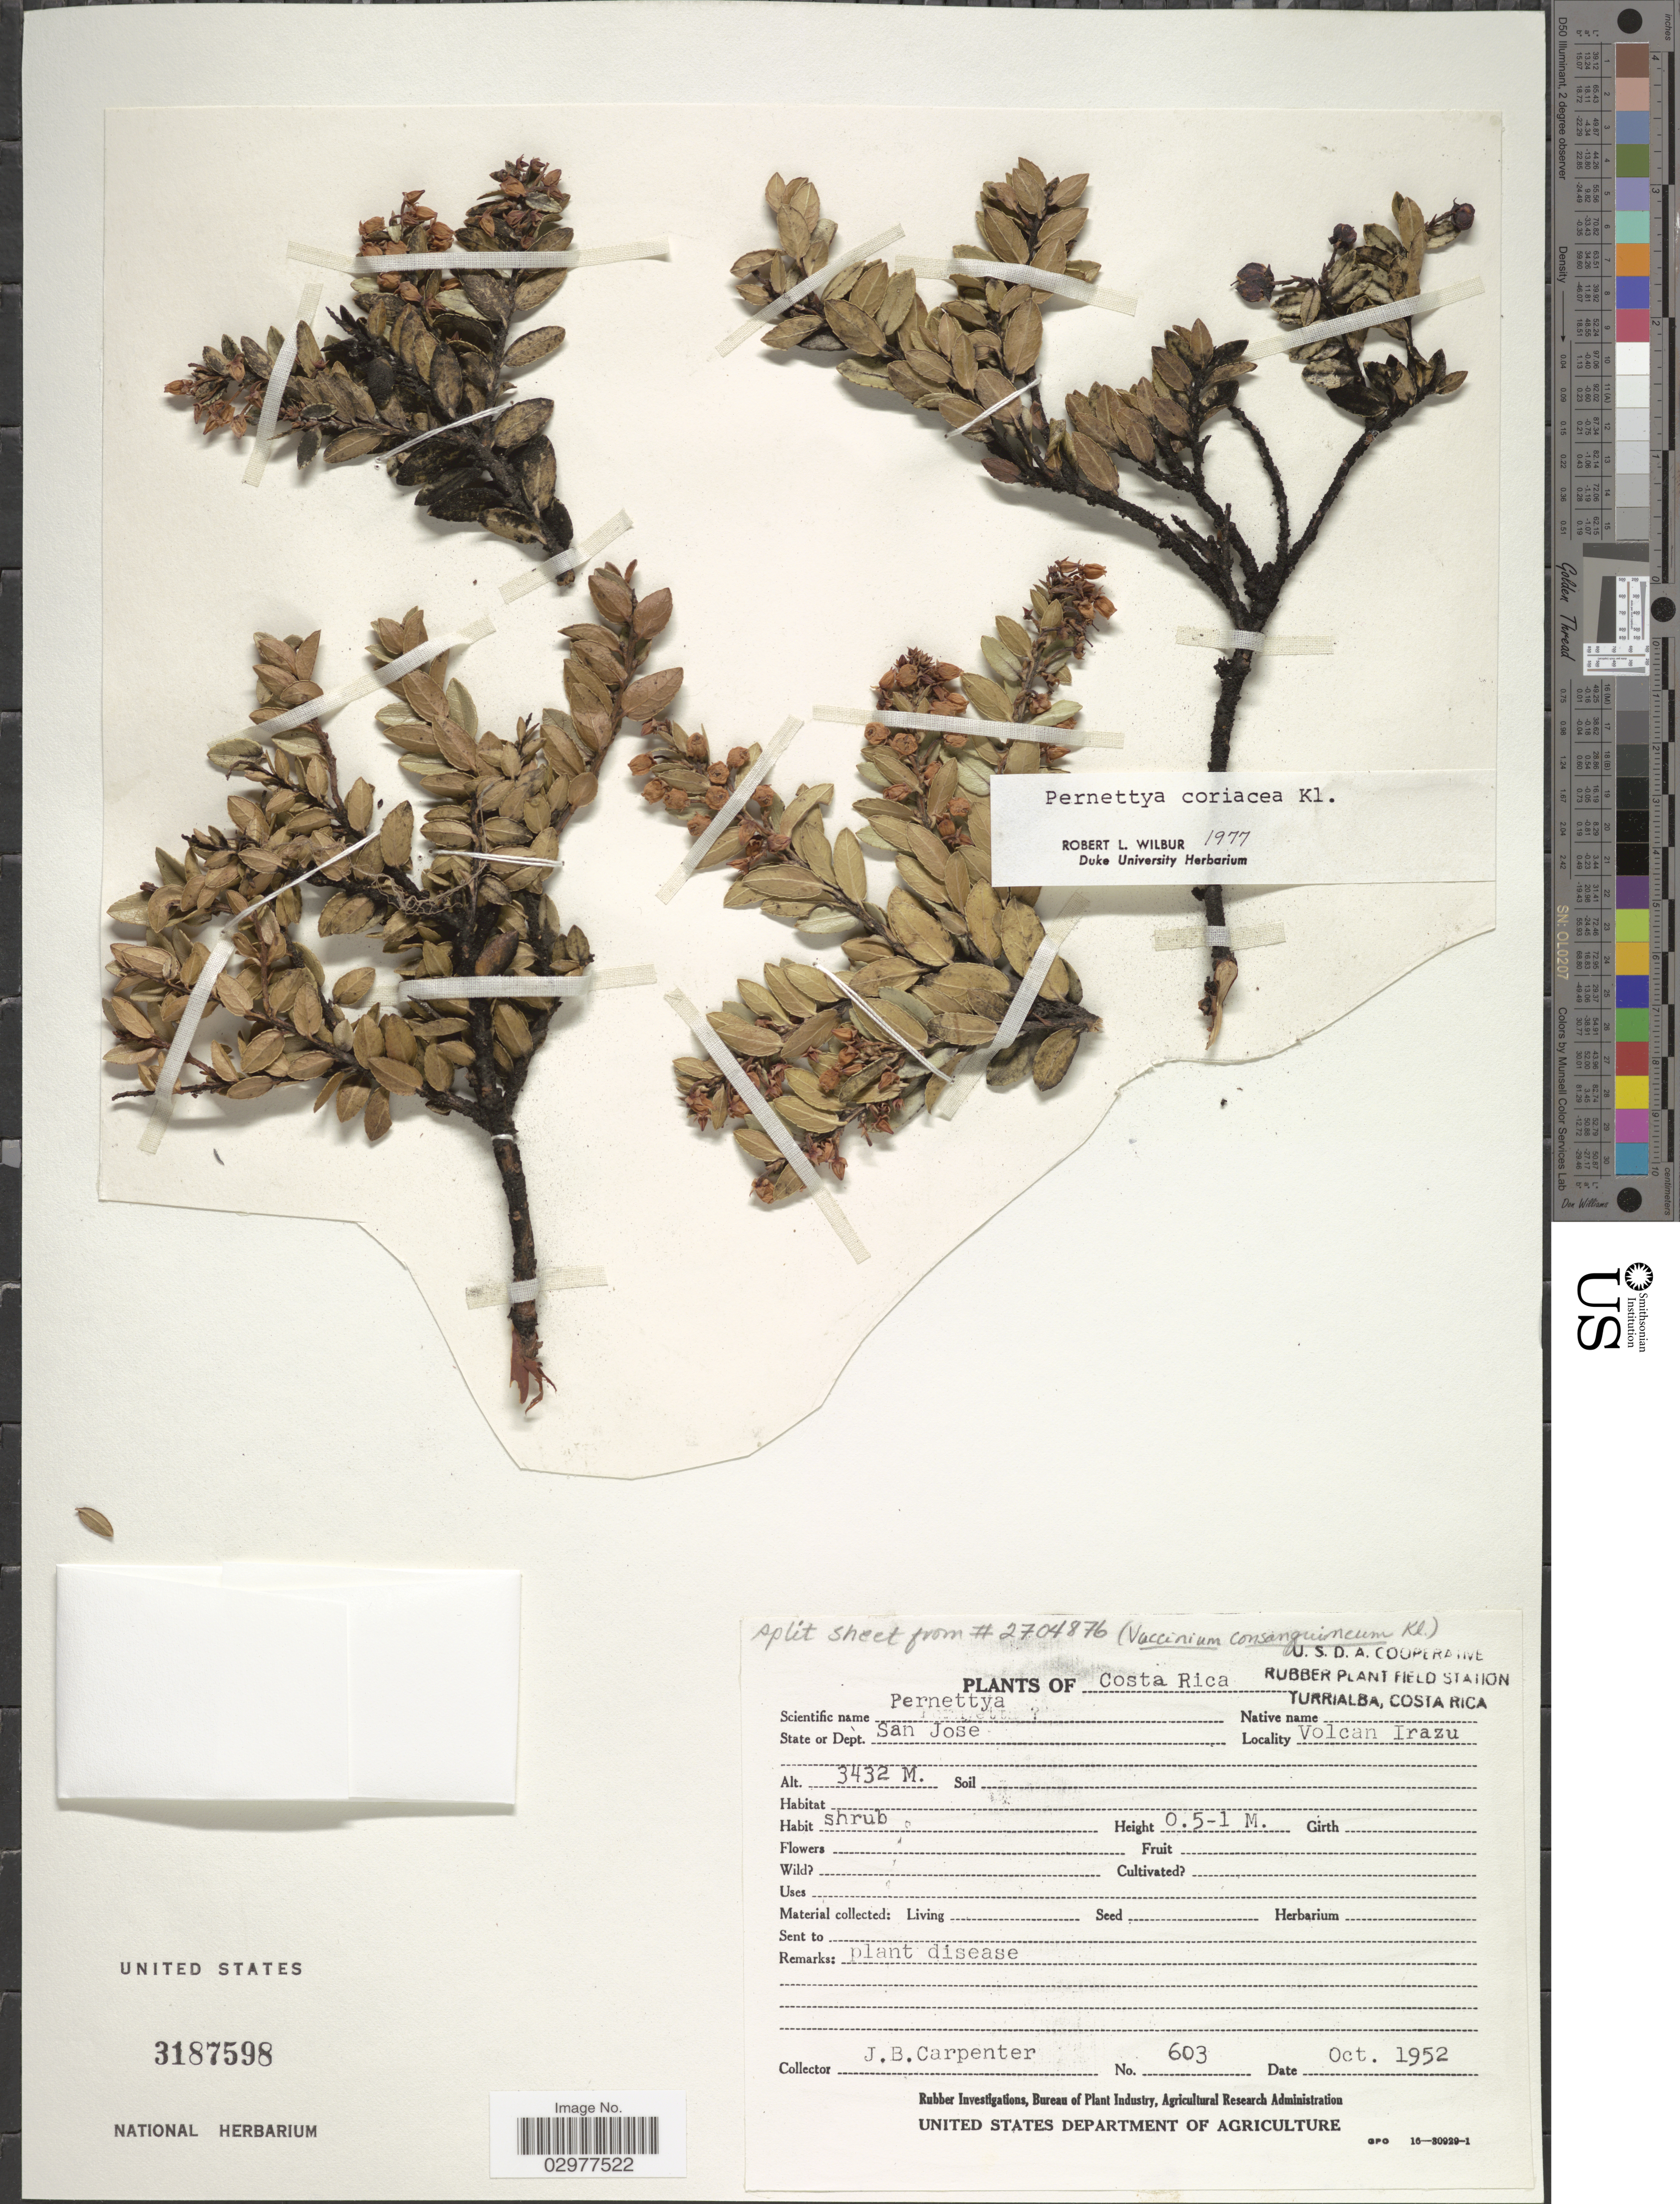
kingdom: Plantae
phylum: Tracheophyta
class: Magnoliopsida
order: Ericales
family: Ericaceae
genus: Pernettya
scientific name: Pernettya prostrata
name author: (Cav.) DC.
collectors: J. Carpenter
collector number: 603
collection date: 1952-10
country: Costa Rica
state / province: San José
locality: State or Dept. San Jose, Volcan Irazu.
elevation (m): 3432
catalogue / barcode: US 3187598